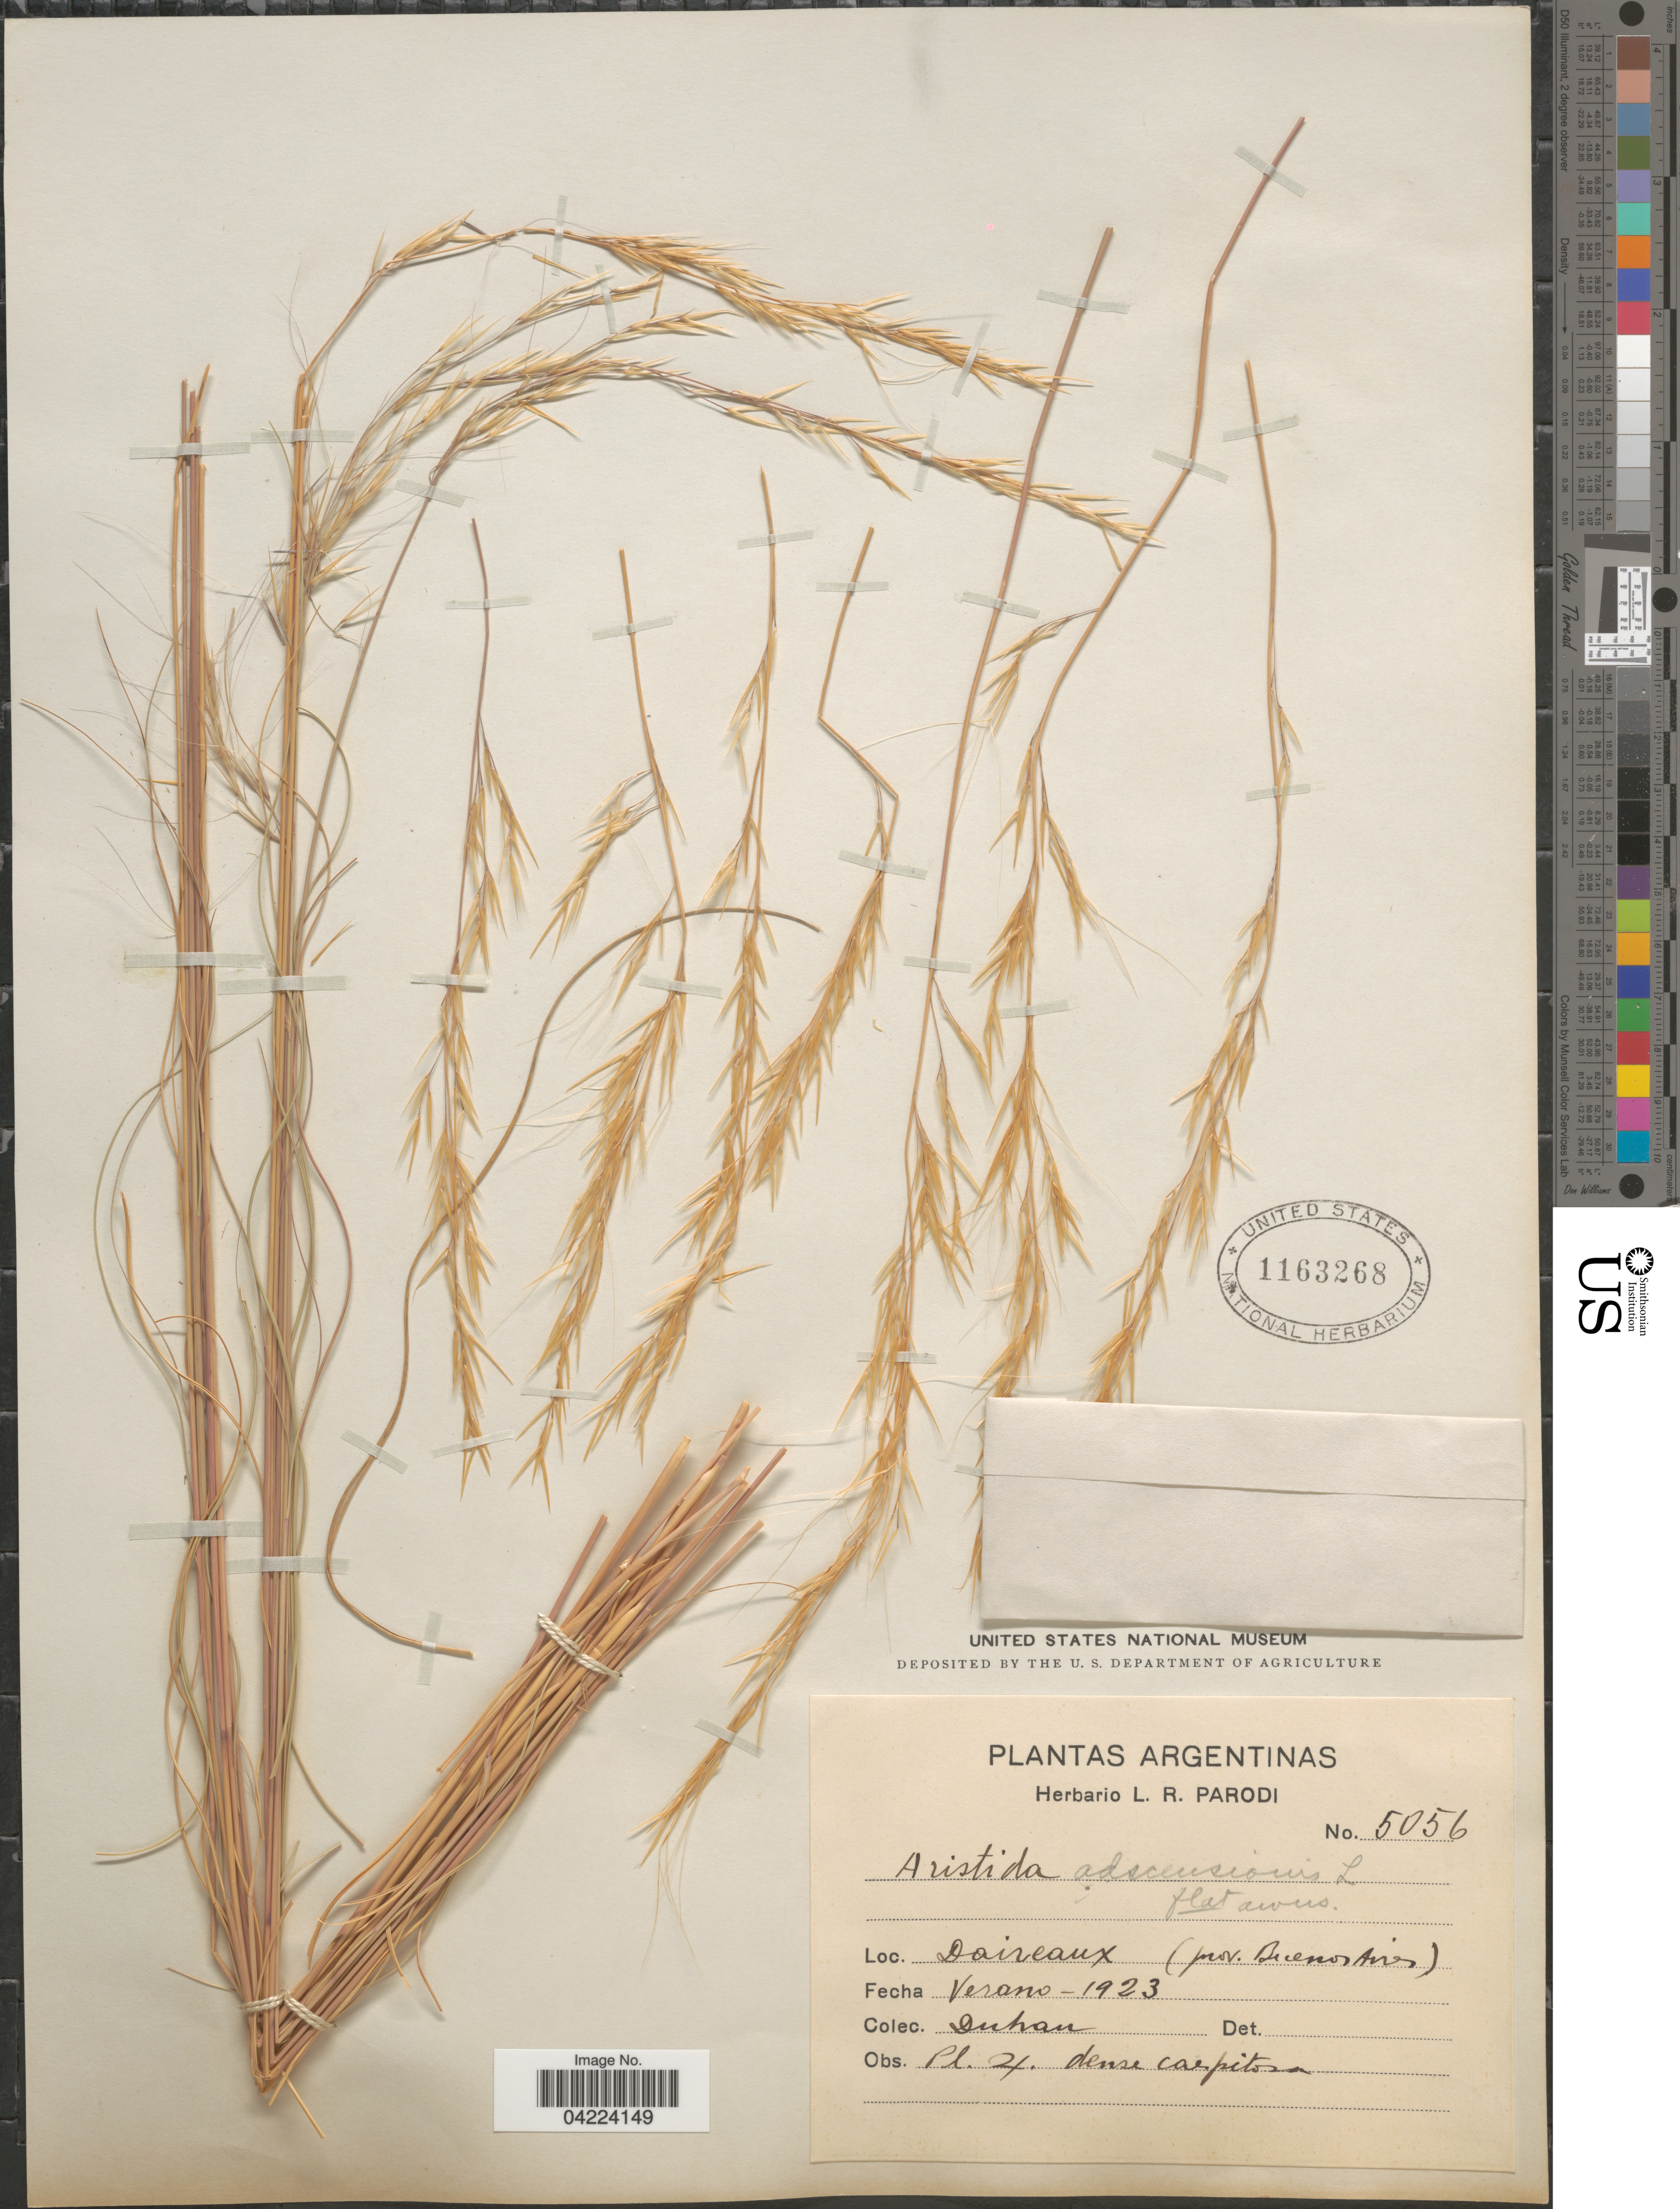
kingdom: Plantae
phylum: Tracheophyta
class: Liliopsida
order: Poales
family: Poaceae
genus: Aristida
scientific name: Aristida adscensionis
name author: L.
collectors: Duhan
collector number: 5056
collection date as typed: Verano 1923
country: Argentina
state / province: Buenos Aires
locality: Daireaux.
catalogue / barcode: US 1163268